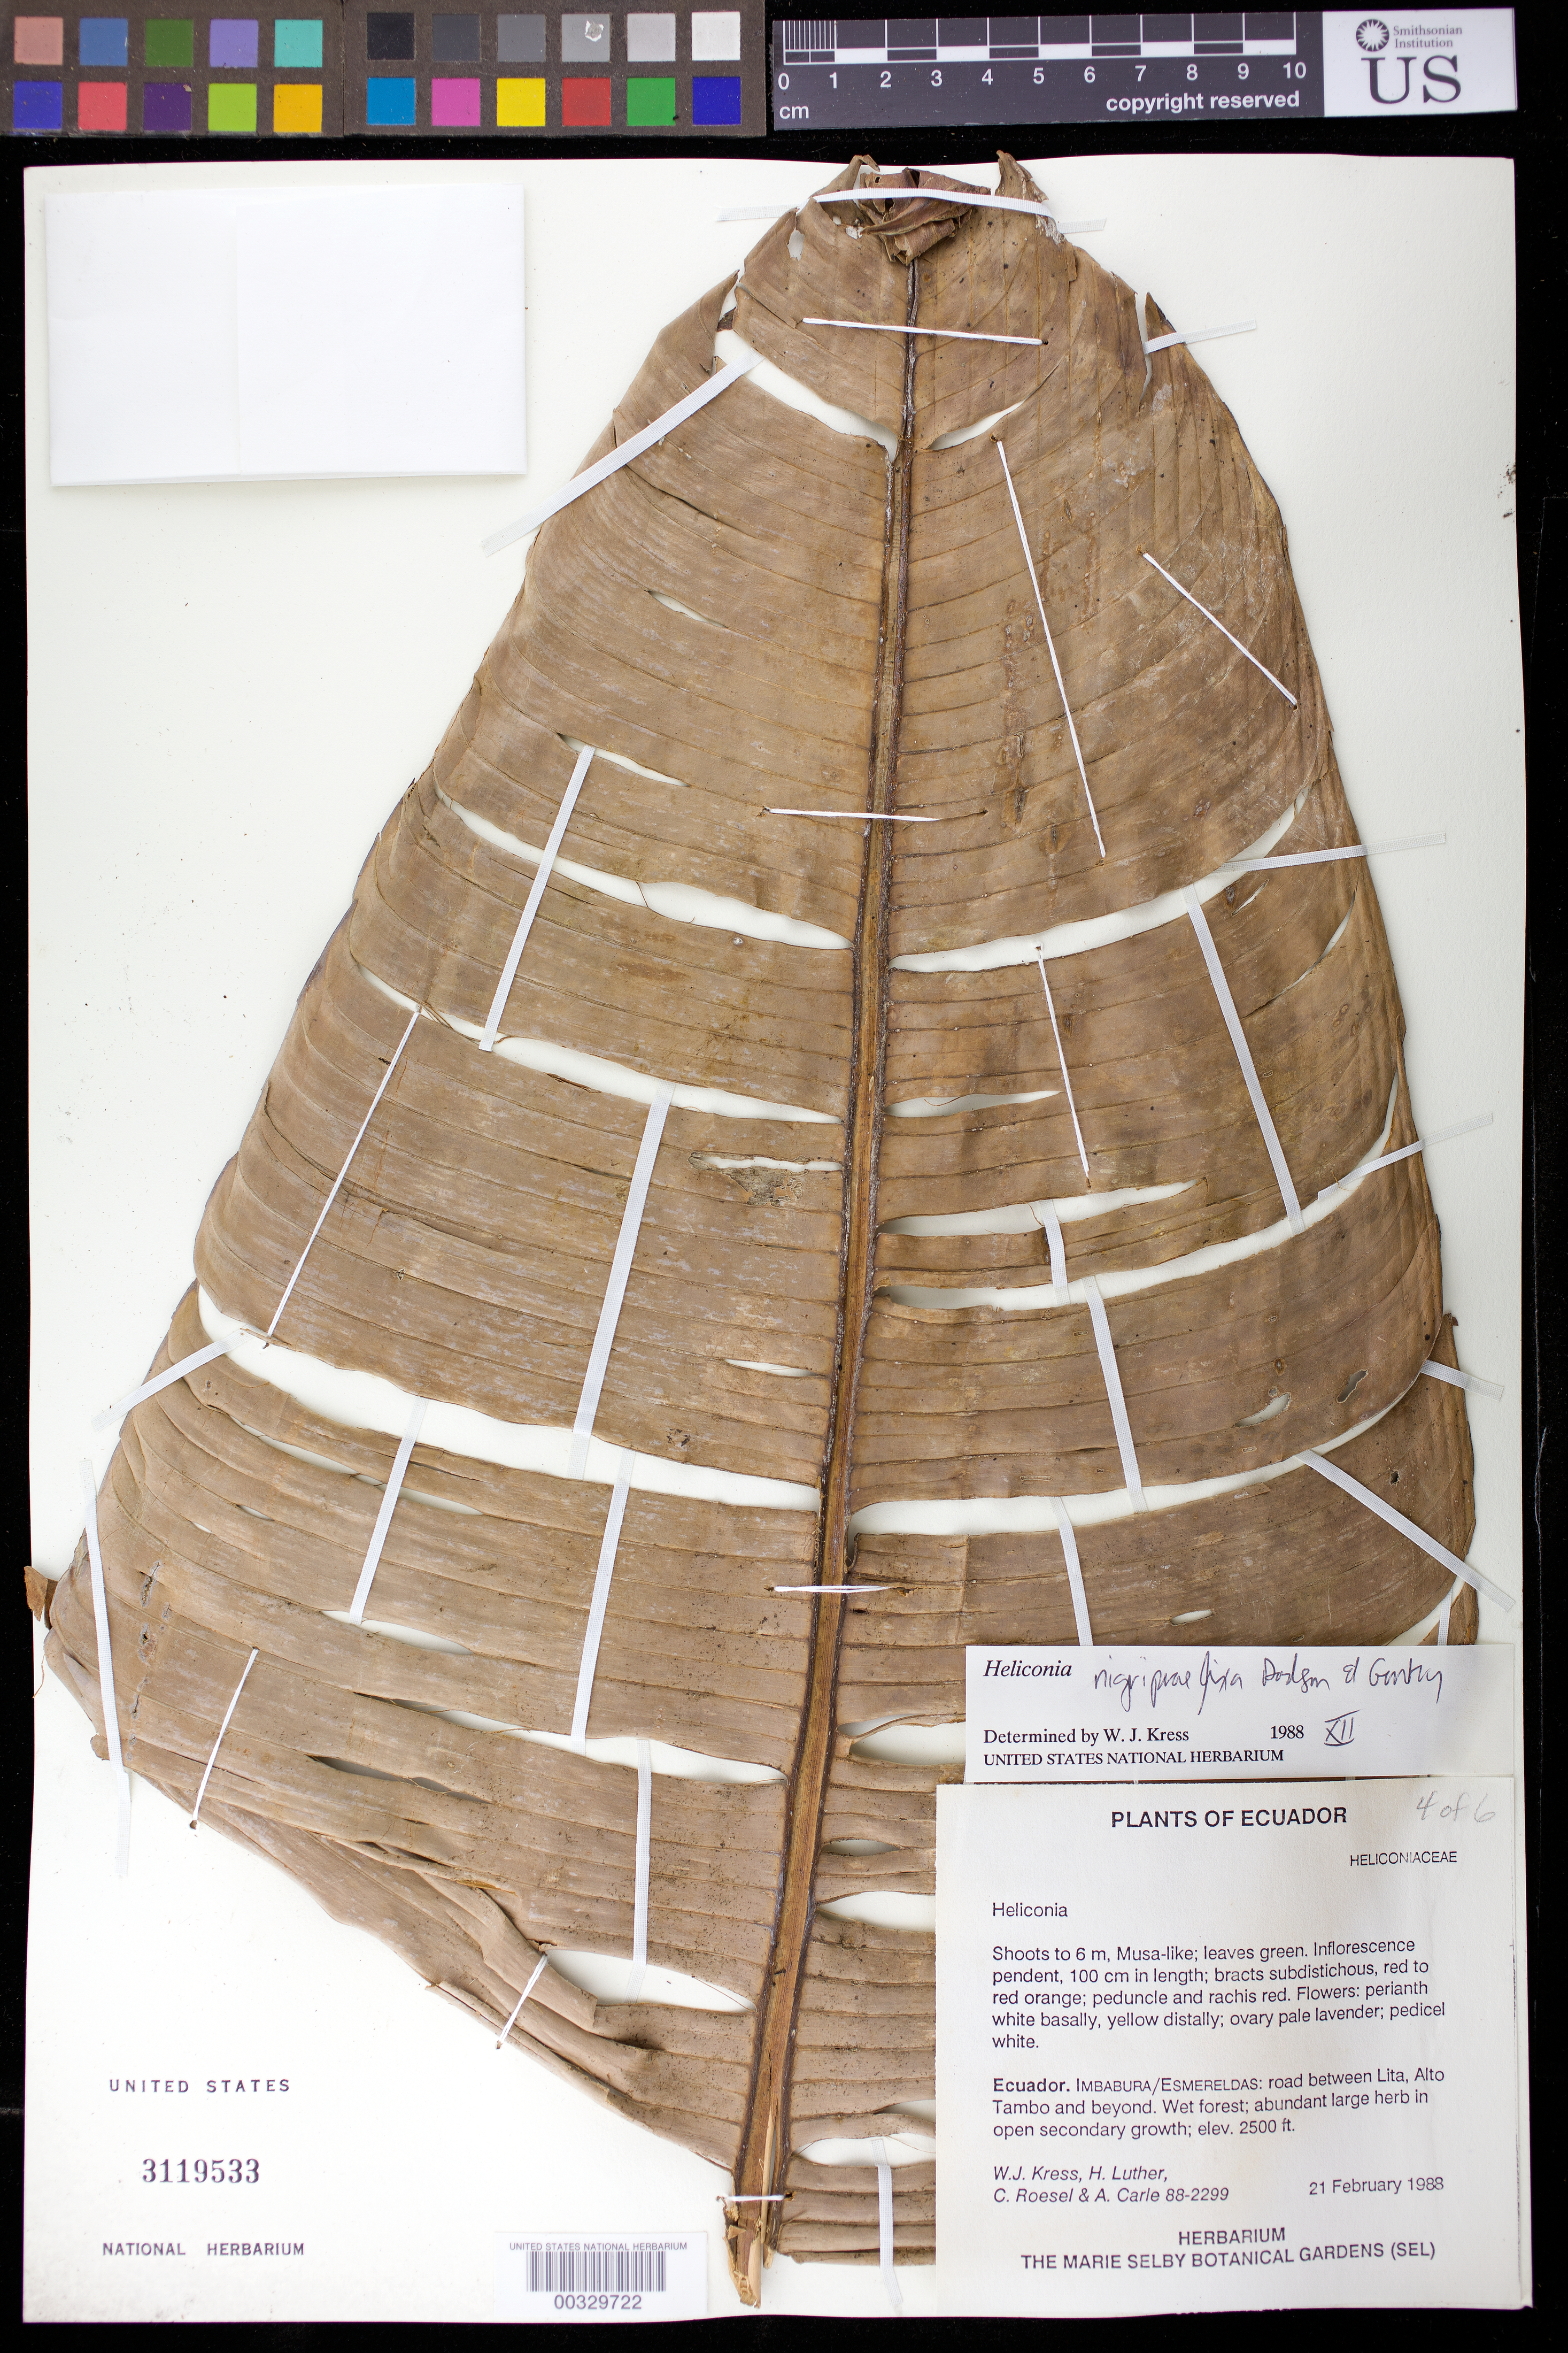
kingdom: Plantae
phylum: Tracheophyta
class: Liliopsida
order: Zingiberales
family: Heliconiaceae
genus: Heliconia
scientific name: Heliconia nigripraefixa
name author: Dodson & Gentry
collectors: W. J. Kress, Harry E. Luther, C. S. Roesel & A. Carle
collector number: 88-2299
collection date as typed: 21 Feb 1988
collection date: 1988-02-21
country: Ecuador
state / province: Esmeraldas / Imbabura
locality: Road between Lita, Alto Tambo and beyond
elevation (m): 762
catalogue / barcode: US 3119533